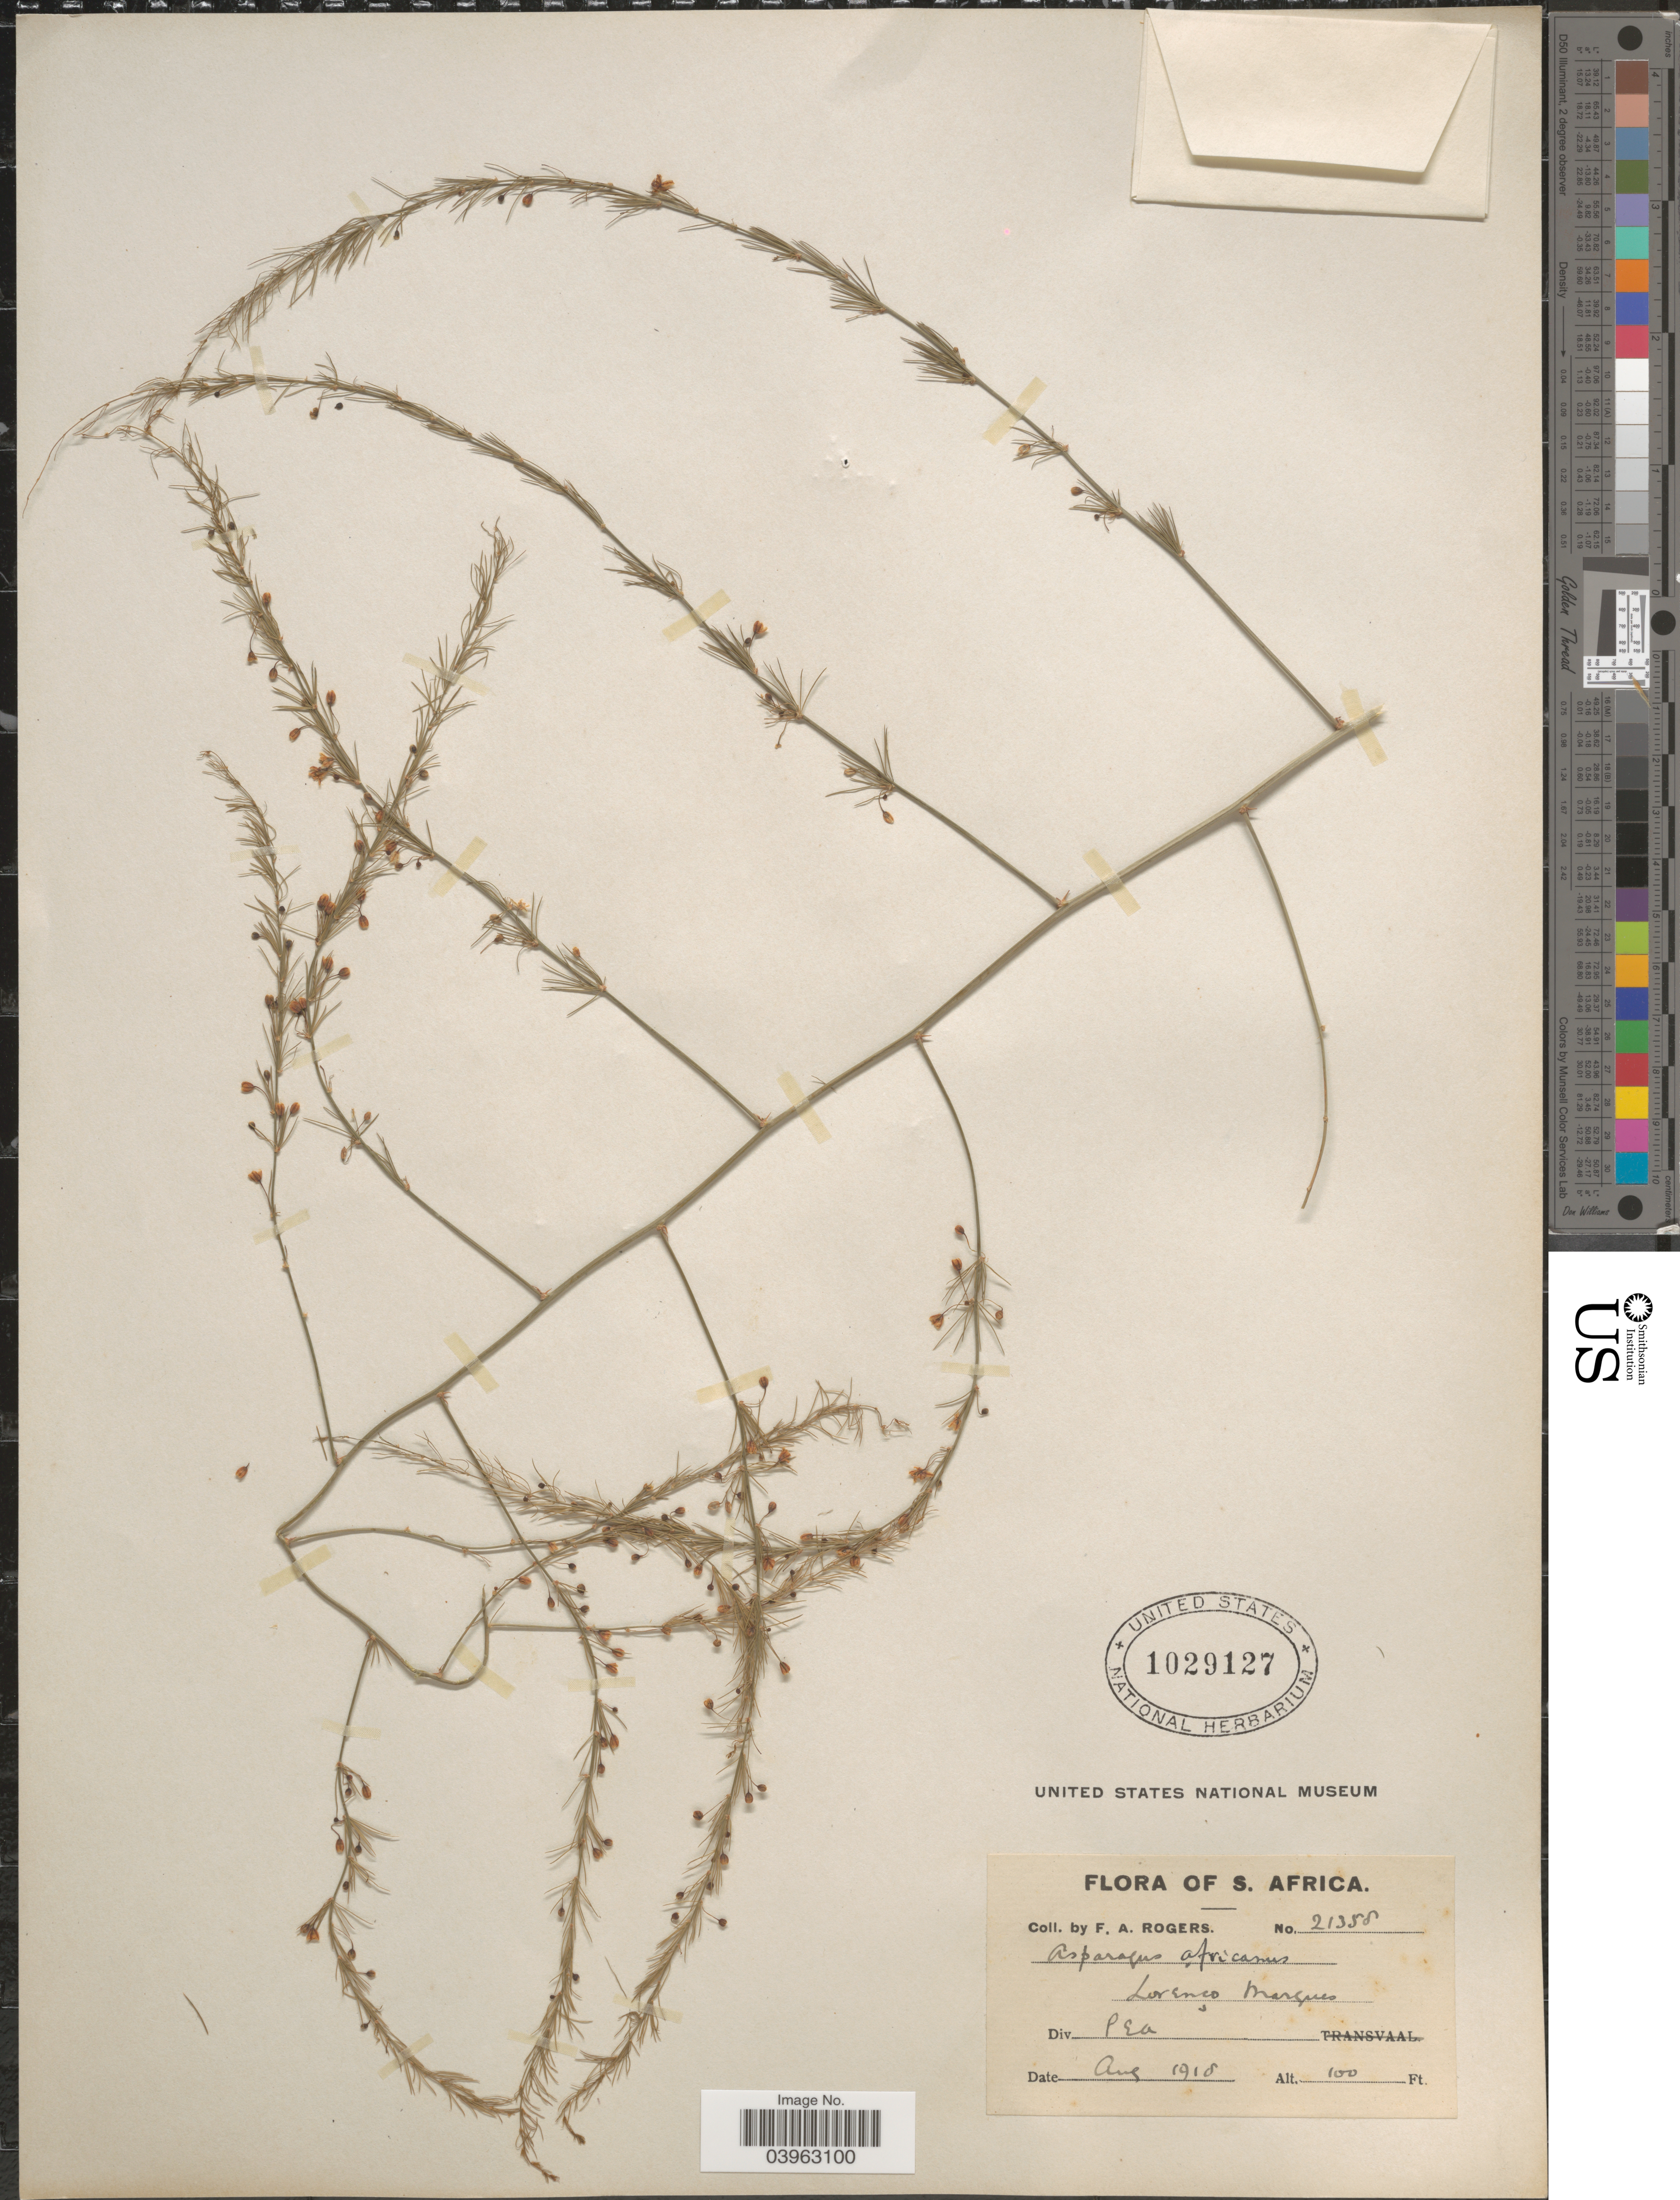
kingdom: Plantae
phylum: Tracheophyta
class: Liliopsida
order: Asparagales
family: Asparagaceae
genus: Asparagus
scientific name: Asparagus africanus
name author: Lam.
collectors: F. A. Rogers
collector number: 21358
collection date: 1918-08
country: South Africa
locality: S. Africa. Div PEA.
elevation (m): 30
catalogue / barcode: US 1029127